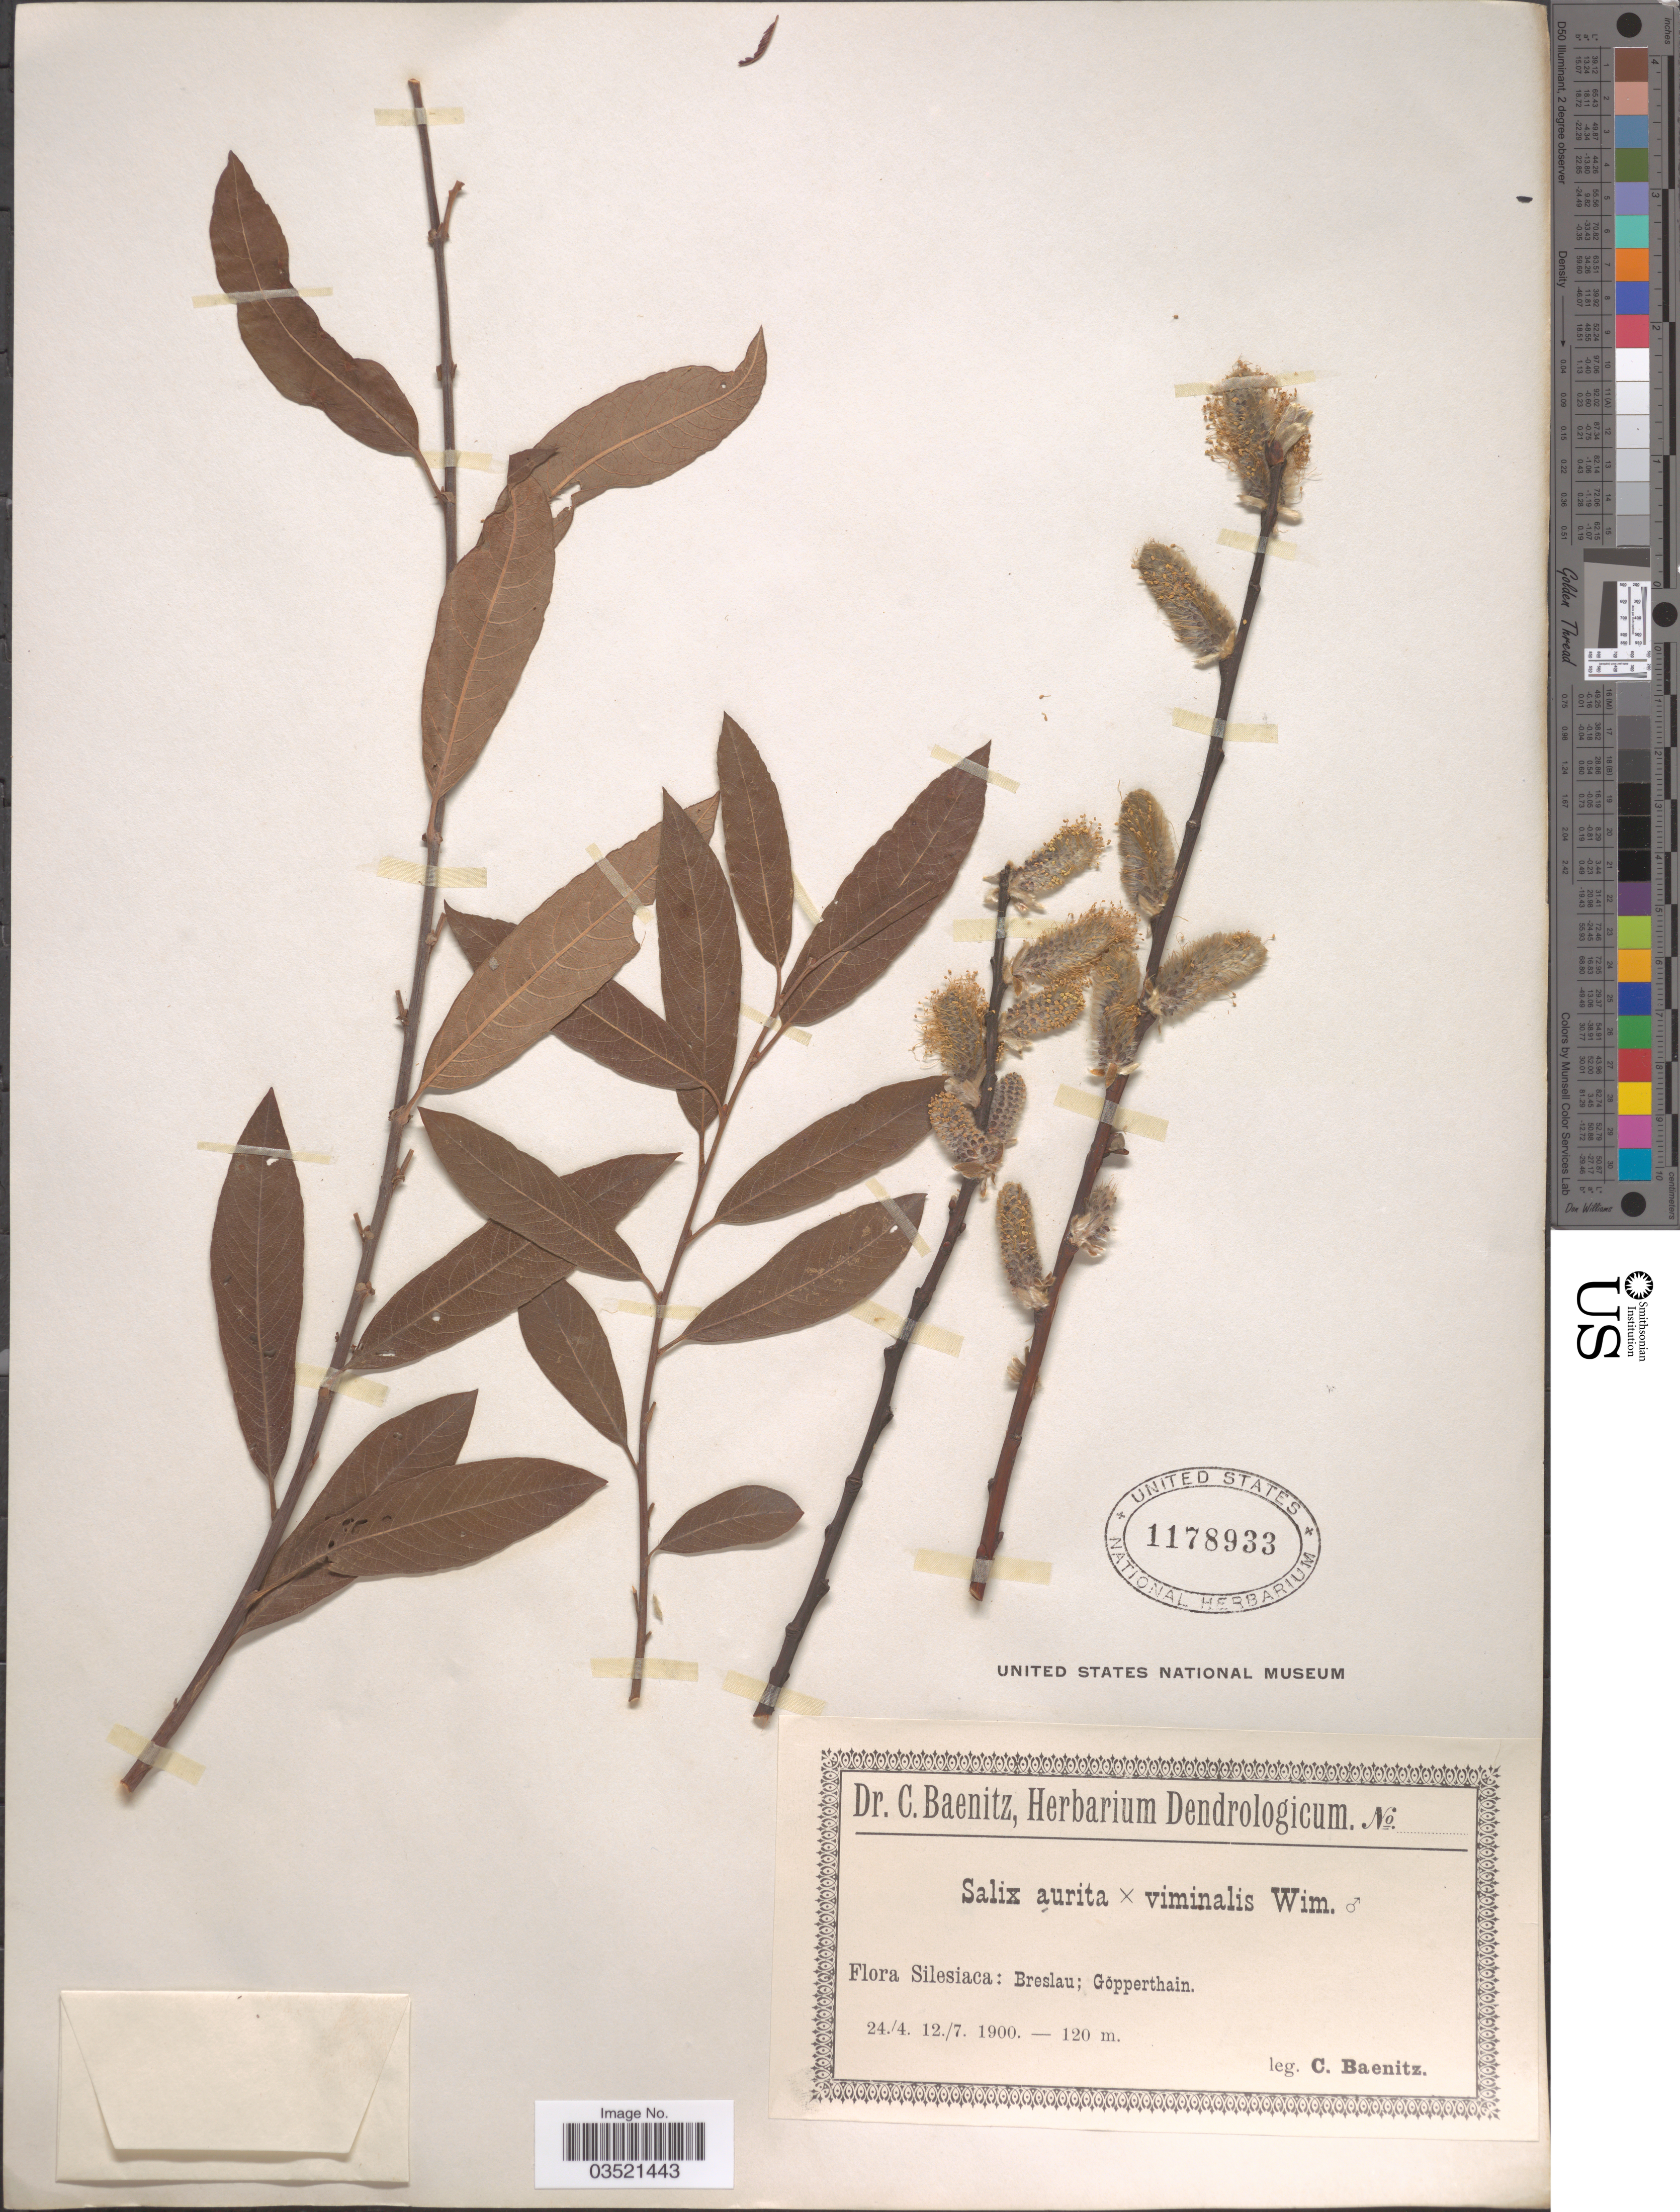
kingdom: Plantae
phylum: Tracheophyta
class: Magnoliopsida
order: Malpighiales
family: Salicaceae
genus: Salix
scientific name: Salix aurita x S. viminalis L.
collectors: C. G. Baenitz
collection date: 1900-04-24/1900-07-12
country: Poland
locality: Silesiaca: Breslau; Göpperthain.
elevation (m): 120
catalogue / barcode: US 1178933